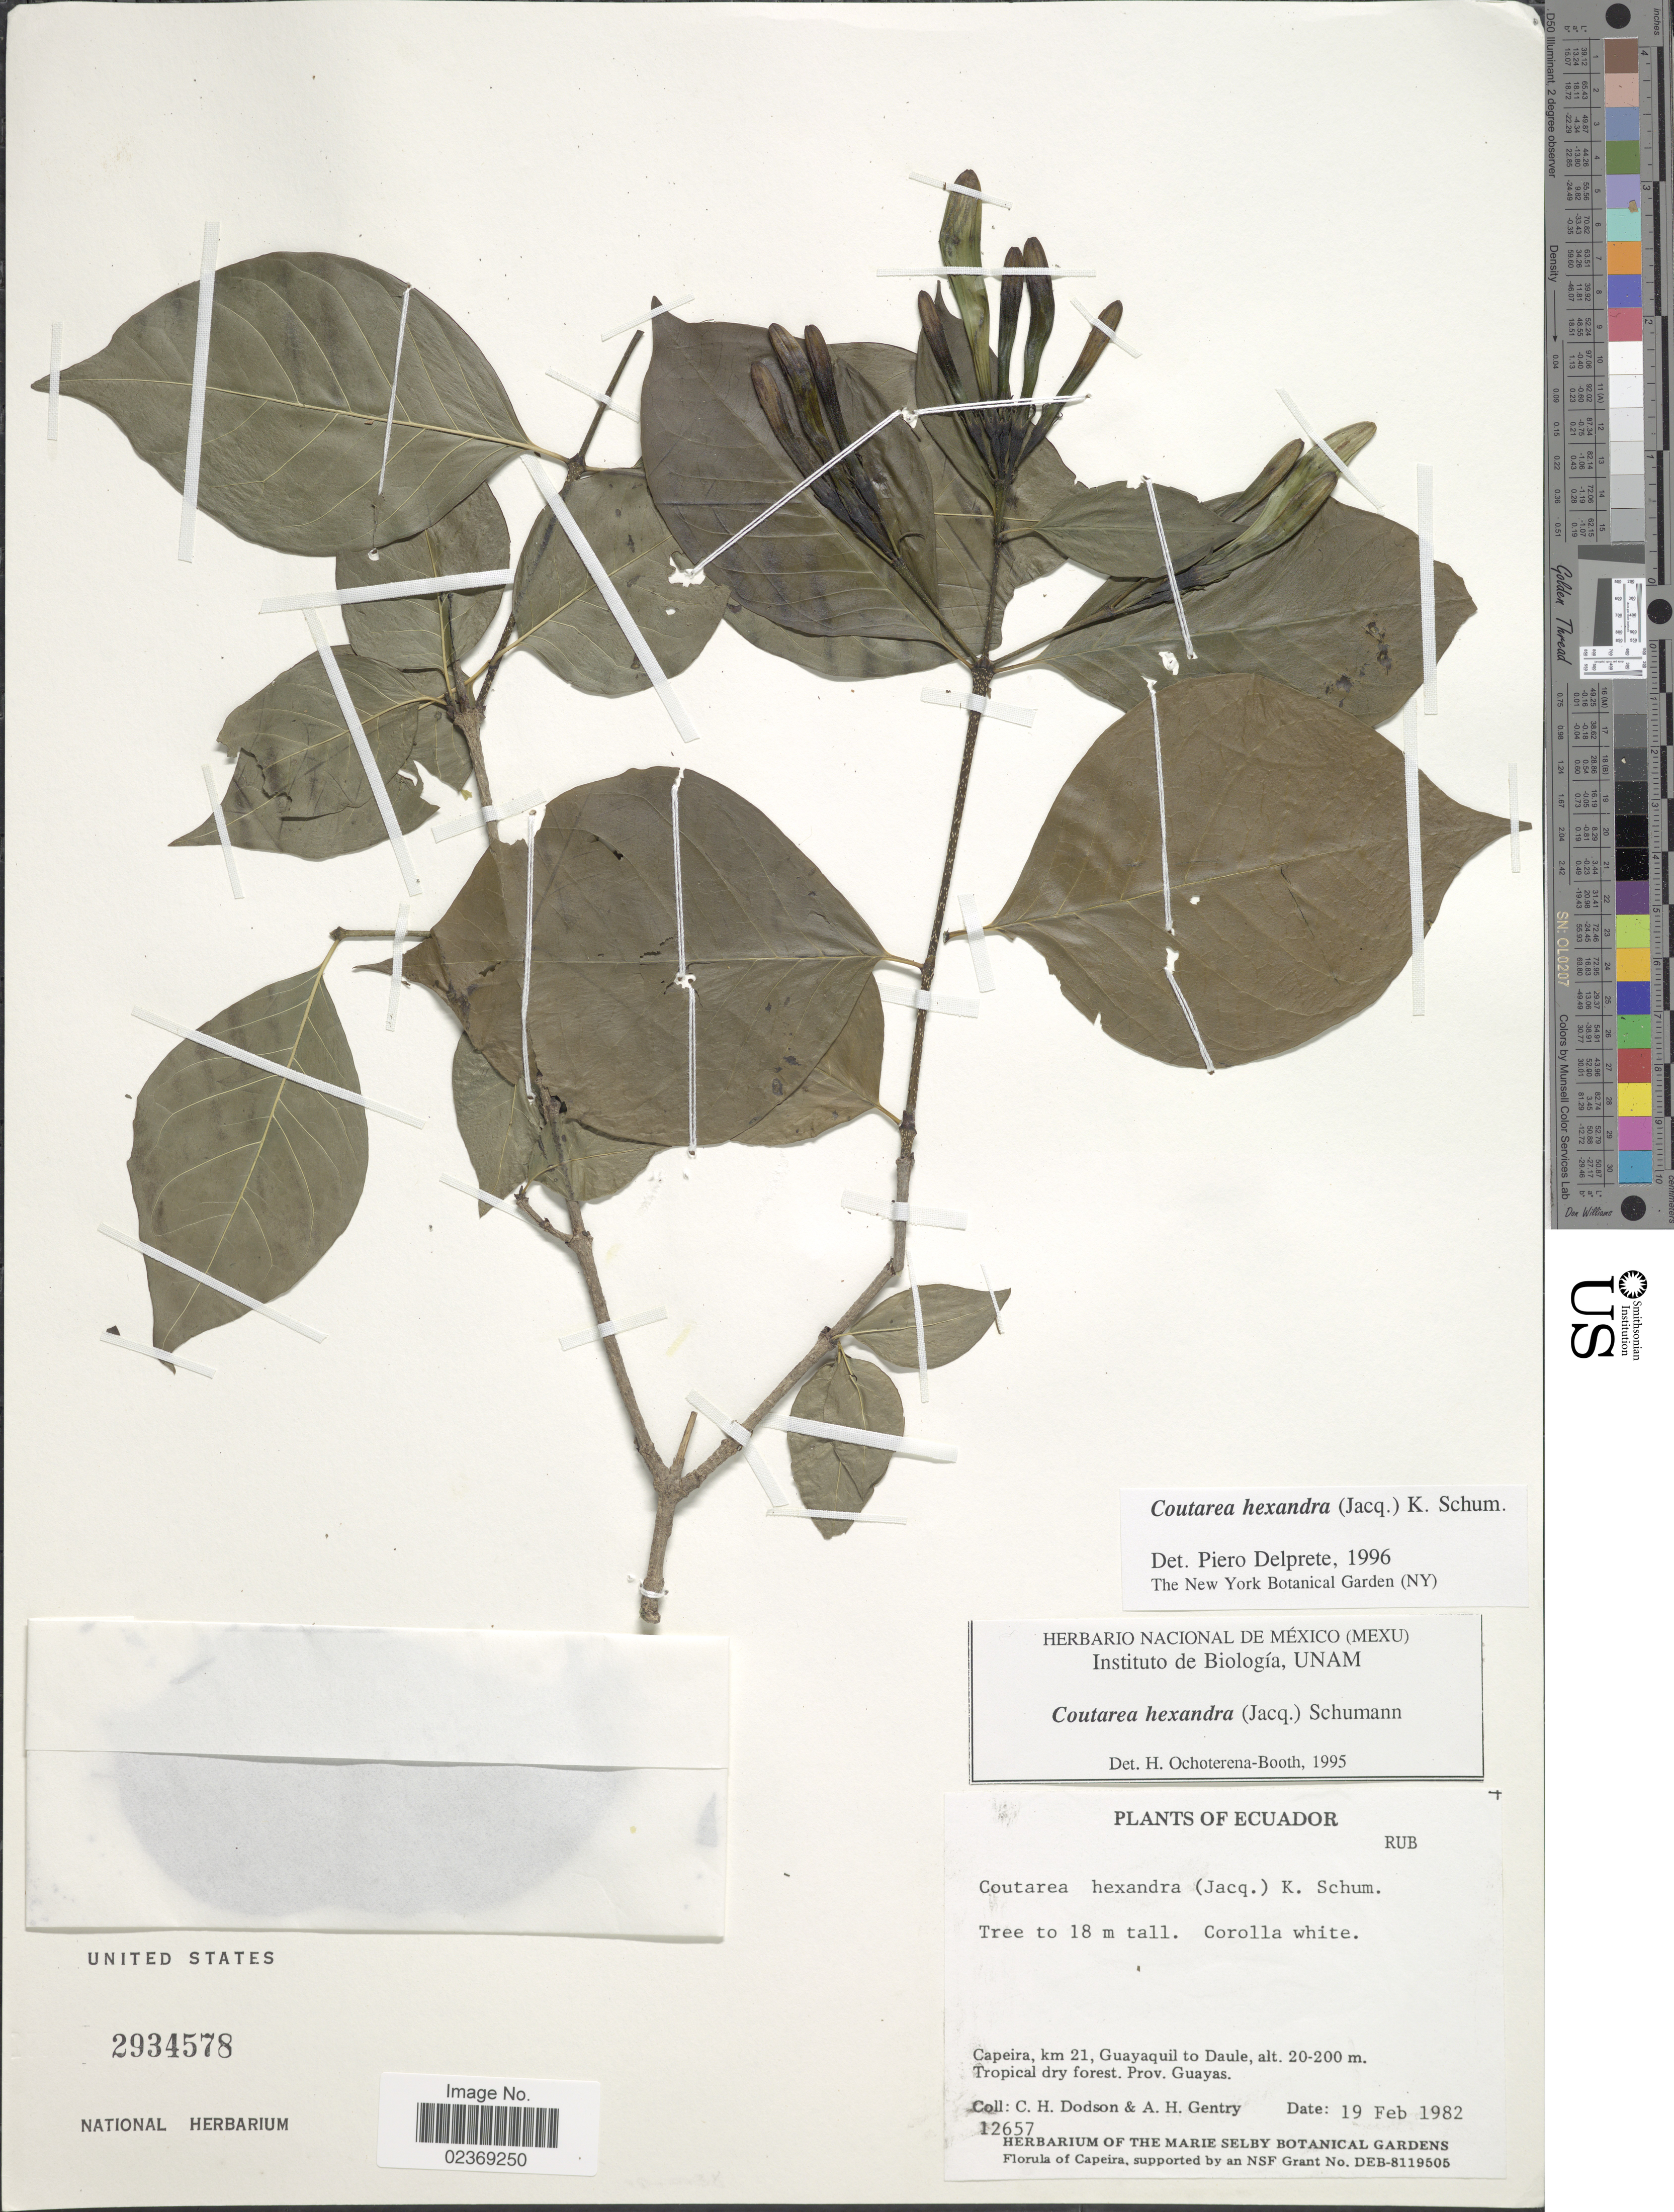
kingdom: Plantae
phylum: Tracheophyta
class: Magnoliopsida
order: Gentianales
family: Rubiaceae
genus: Coutarea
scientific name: Coutarea hexandra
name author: (Jacq.) K. Schum.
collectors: C. H. Dodson & A. H. Gentry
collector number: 12657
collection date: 1982-02-19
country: Ecuador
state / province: Guayas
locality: Capeira, km 21 Guayaquil to Daule, Prov. Guayas.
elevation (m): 20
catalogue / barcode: US 2934578